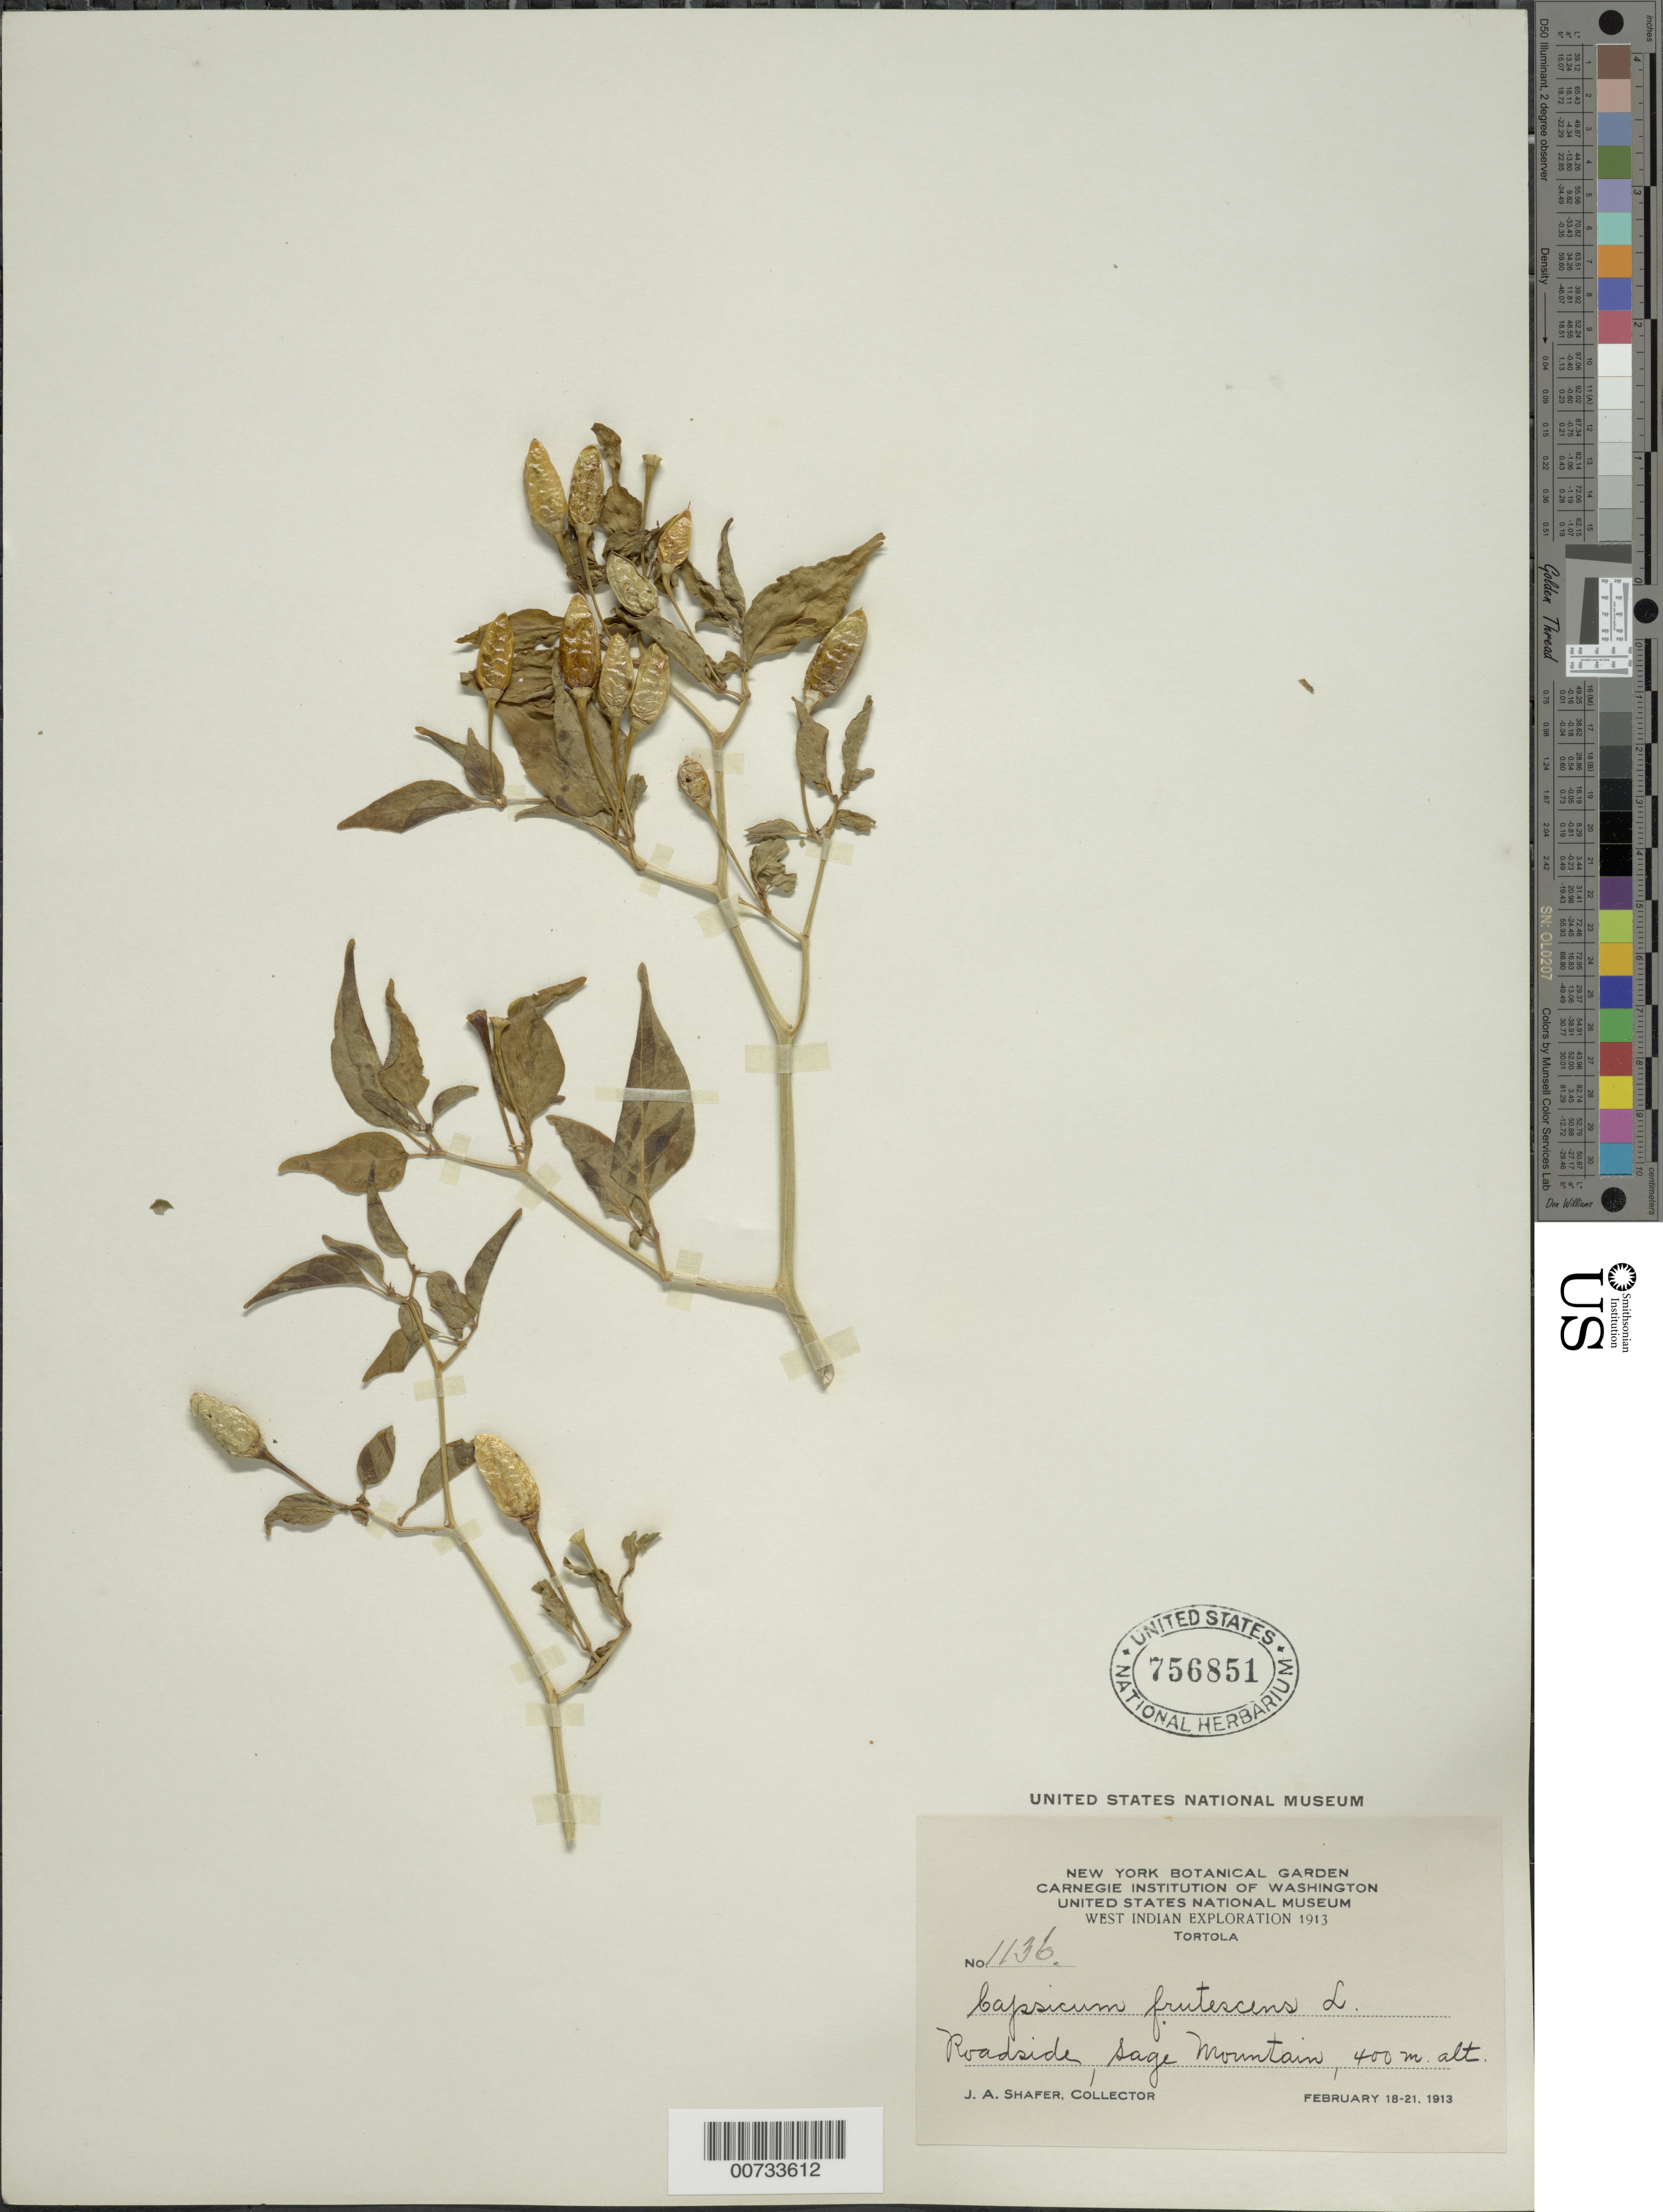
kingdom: Plantae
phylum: Tracheophyta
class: Magnoliopsida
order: Solanales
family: Solanaceae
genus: Capsicum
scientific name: Capsicum frutescens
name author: L.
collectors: J. A. Shafer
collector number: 1136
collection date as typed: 18 Feb 1913 to 21 Feb 1913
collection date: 1913-02-18/1913-02-21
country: British Virgin Islands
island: Tortola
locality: Tortola: Sage Mt.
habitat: Roadside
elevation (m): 400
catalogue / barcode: US 756851